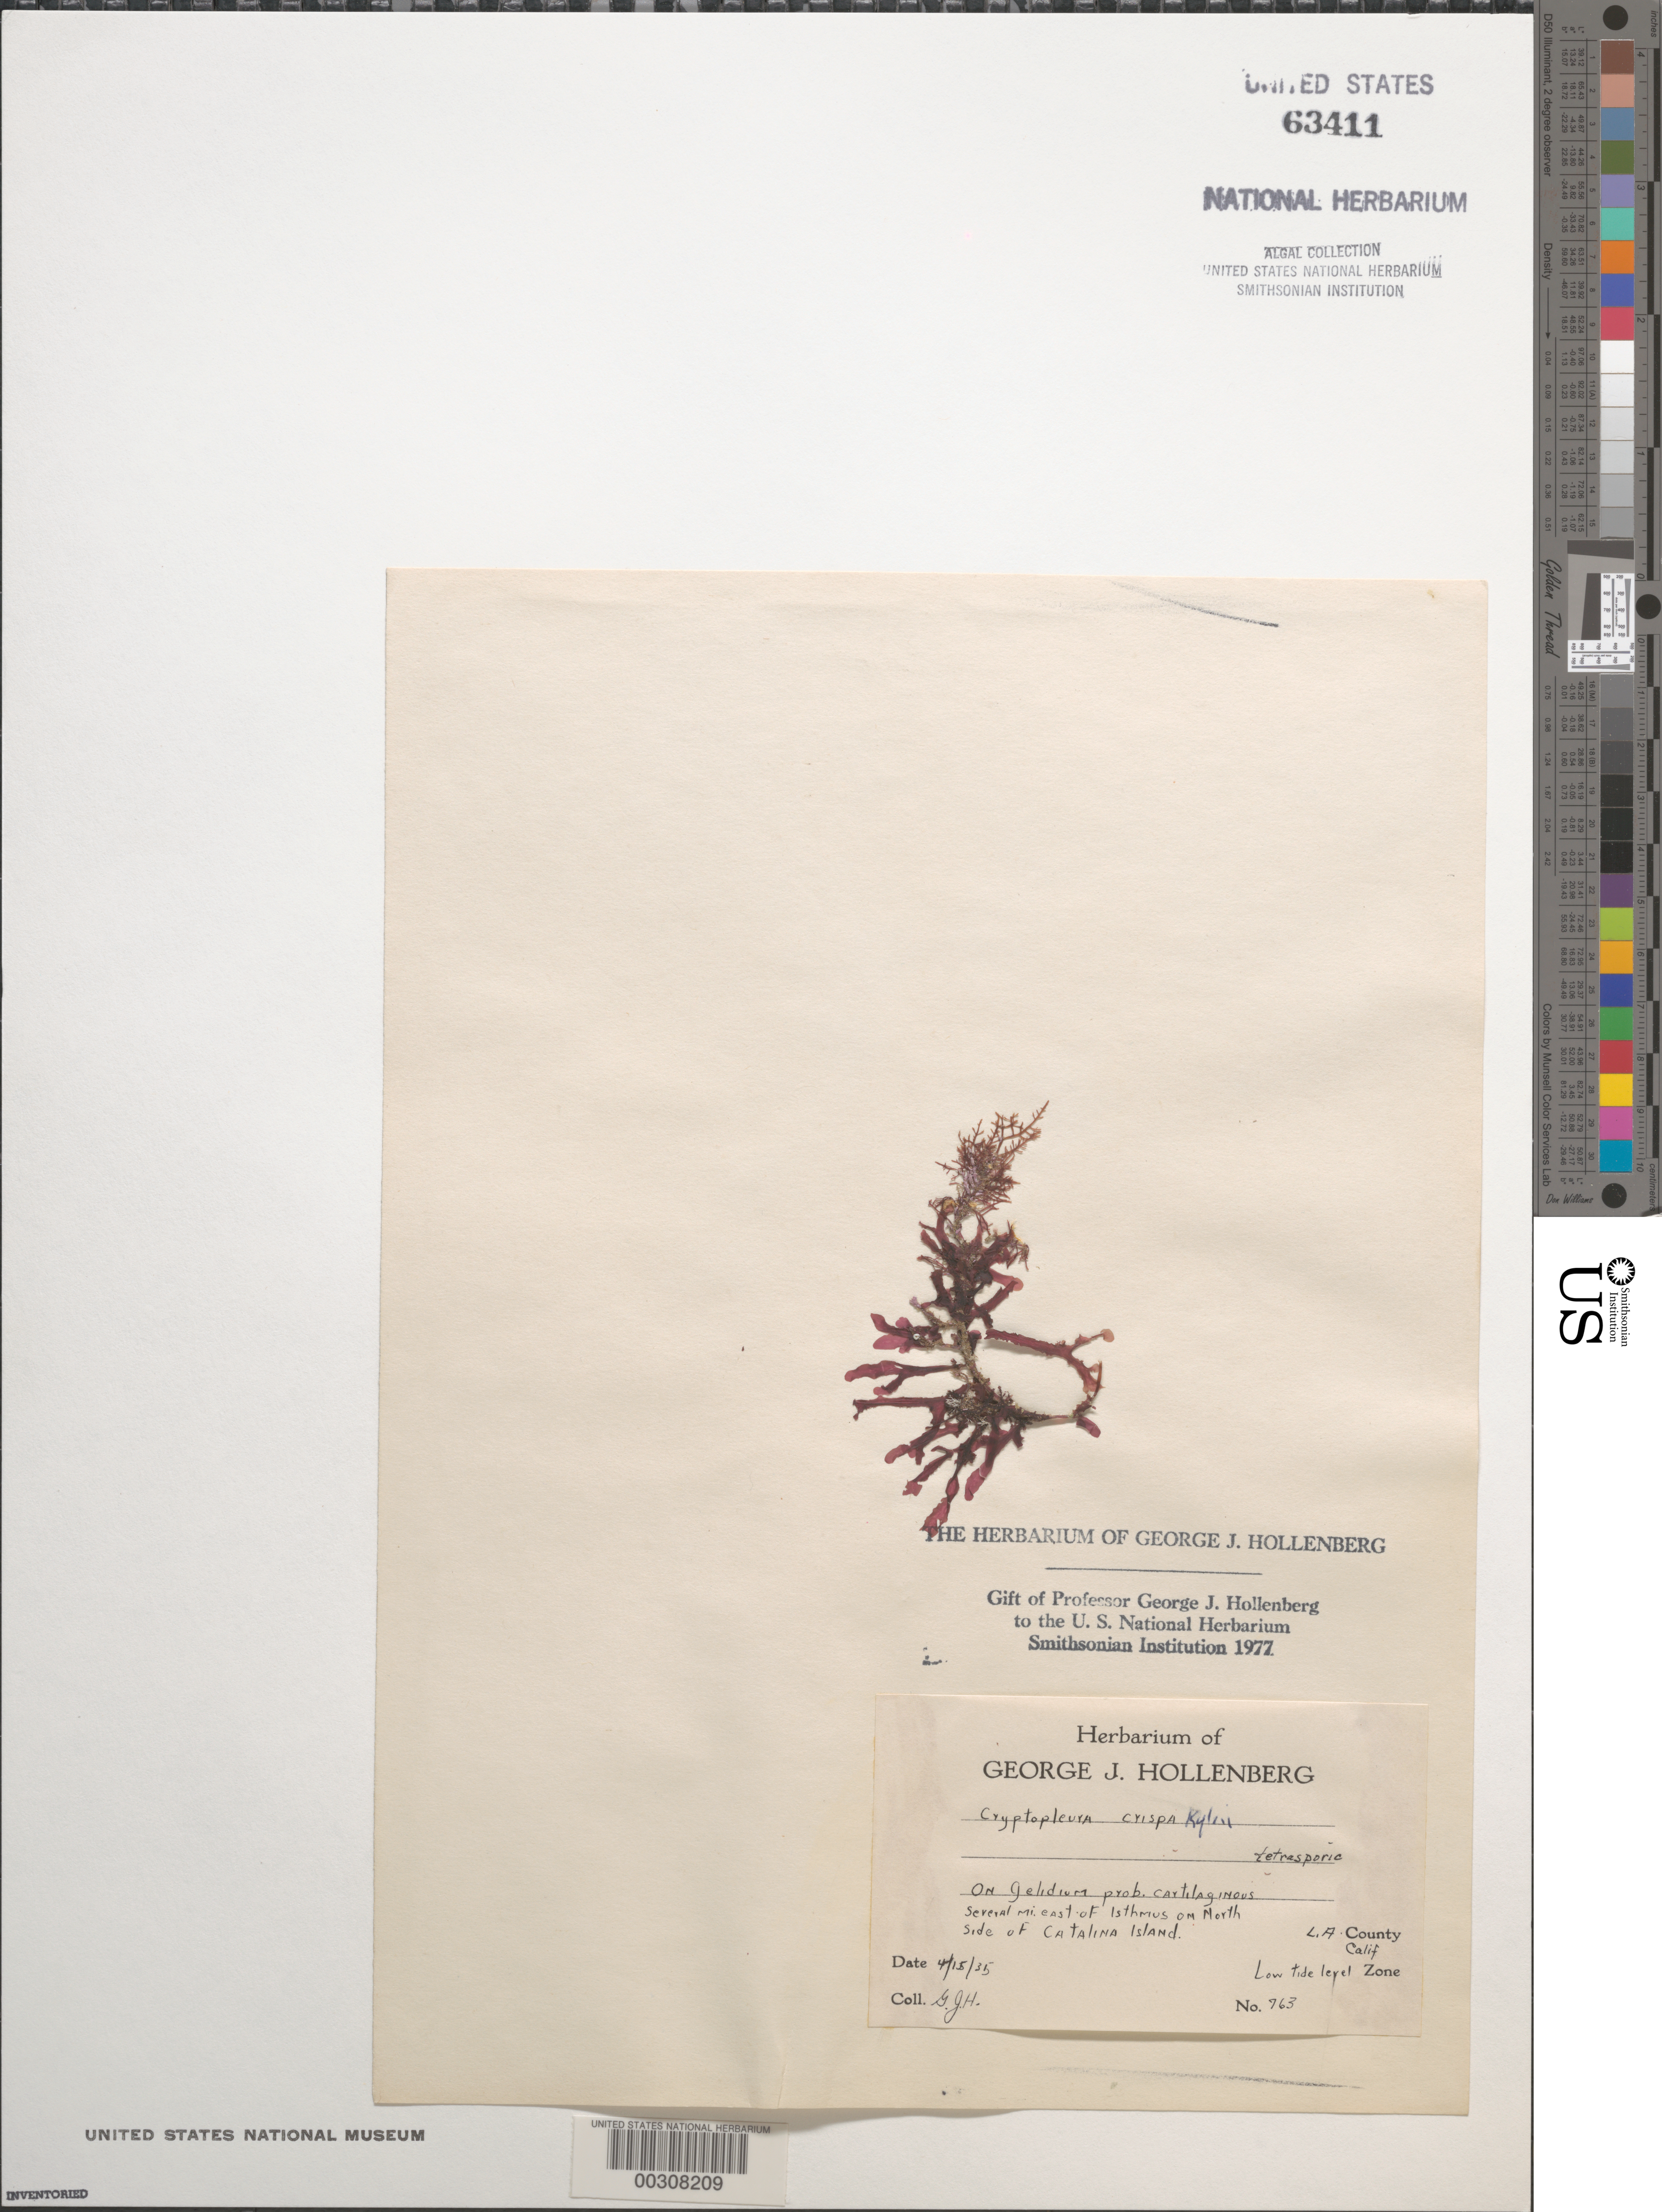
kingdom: Plantae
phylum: Rhodophyta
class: Florideophyceae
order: Ceramiales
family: Delesseriaceae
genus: Cryptopleura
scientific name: Cryptopleura crispa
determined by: Hollenberg, George J.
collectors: G. Hollenberg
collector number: GJH 763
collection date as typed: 15 Apr 1935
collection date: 1935-04-15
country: United States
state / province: California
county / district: Los Angeles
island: Santa Catalina Island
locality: East of Isthmus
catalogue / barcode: US 63411